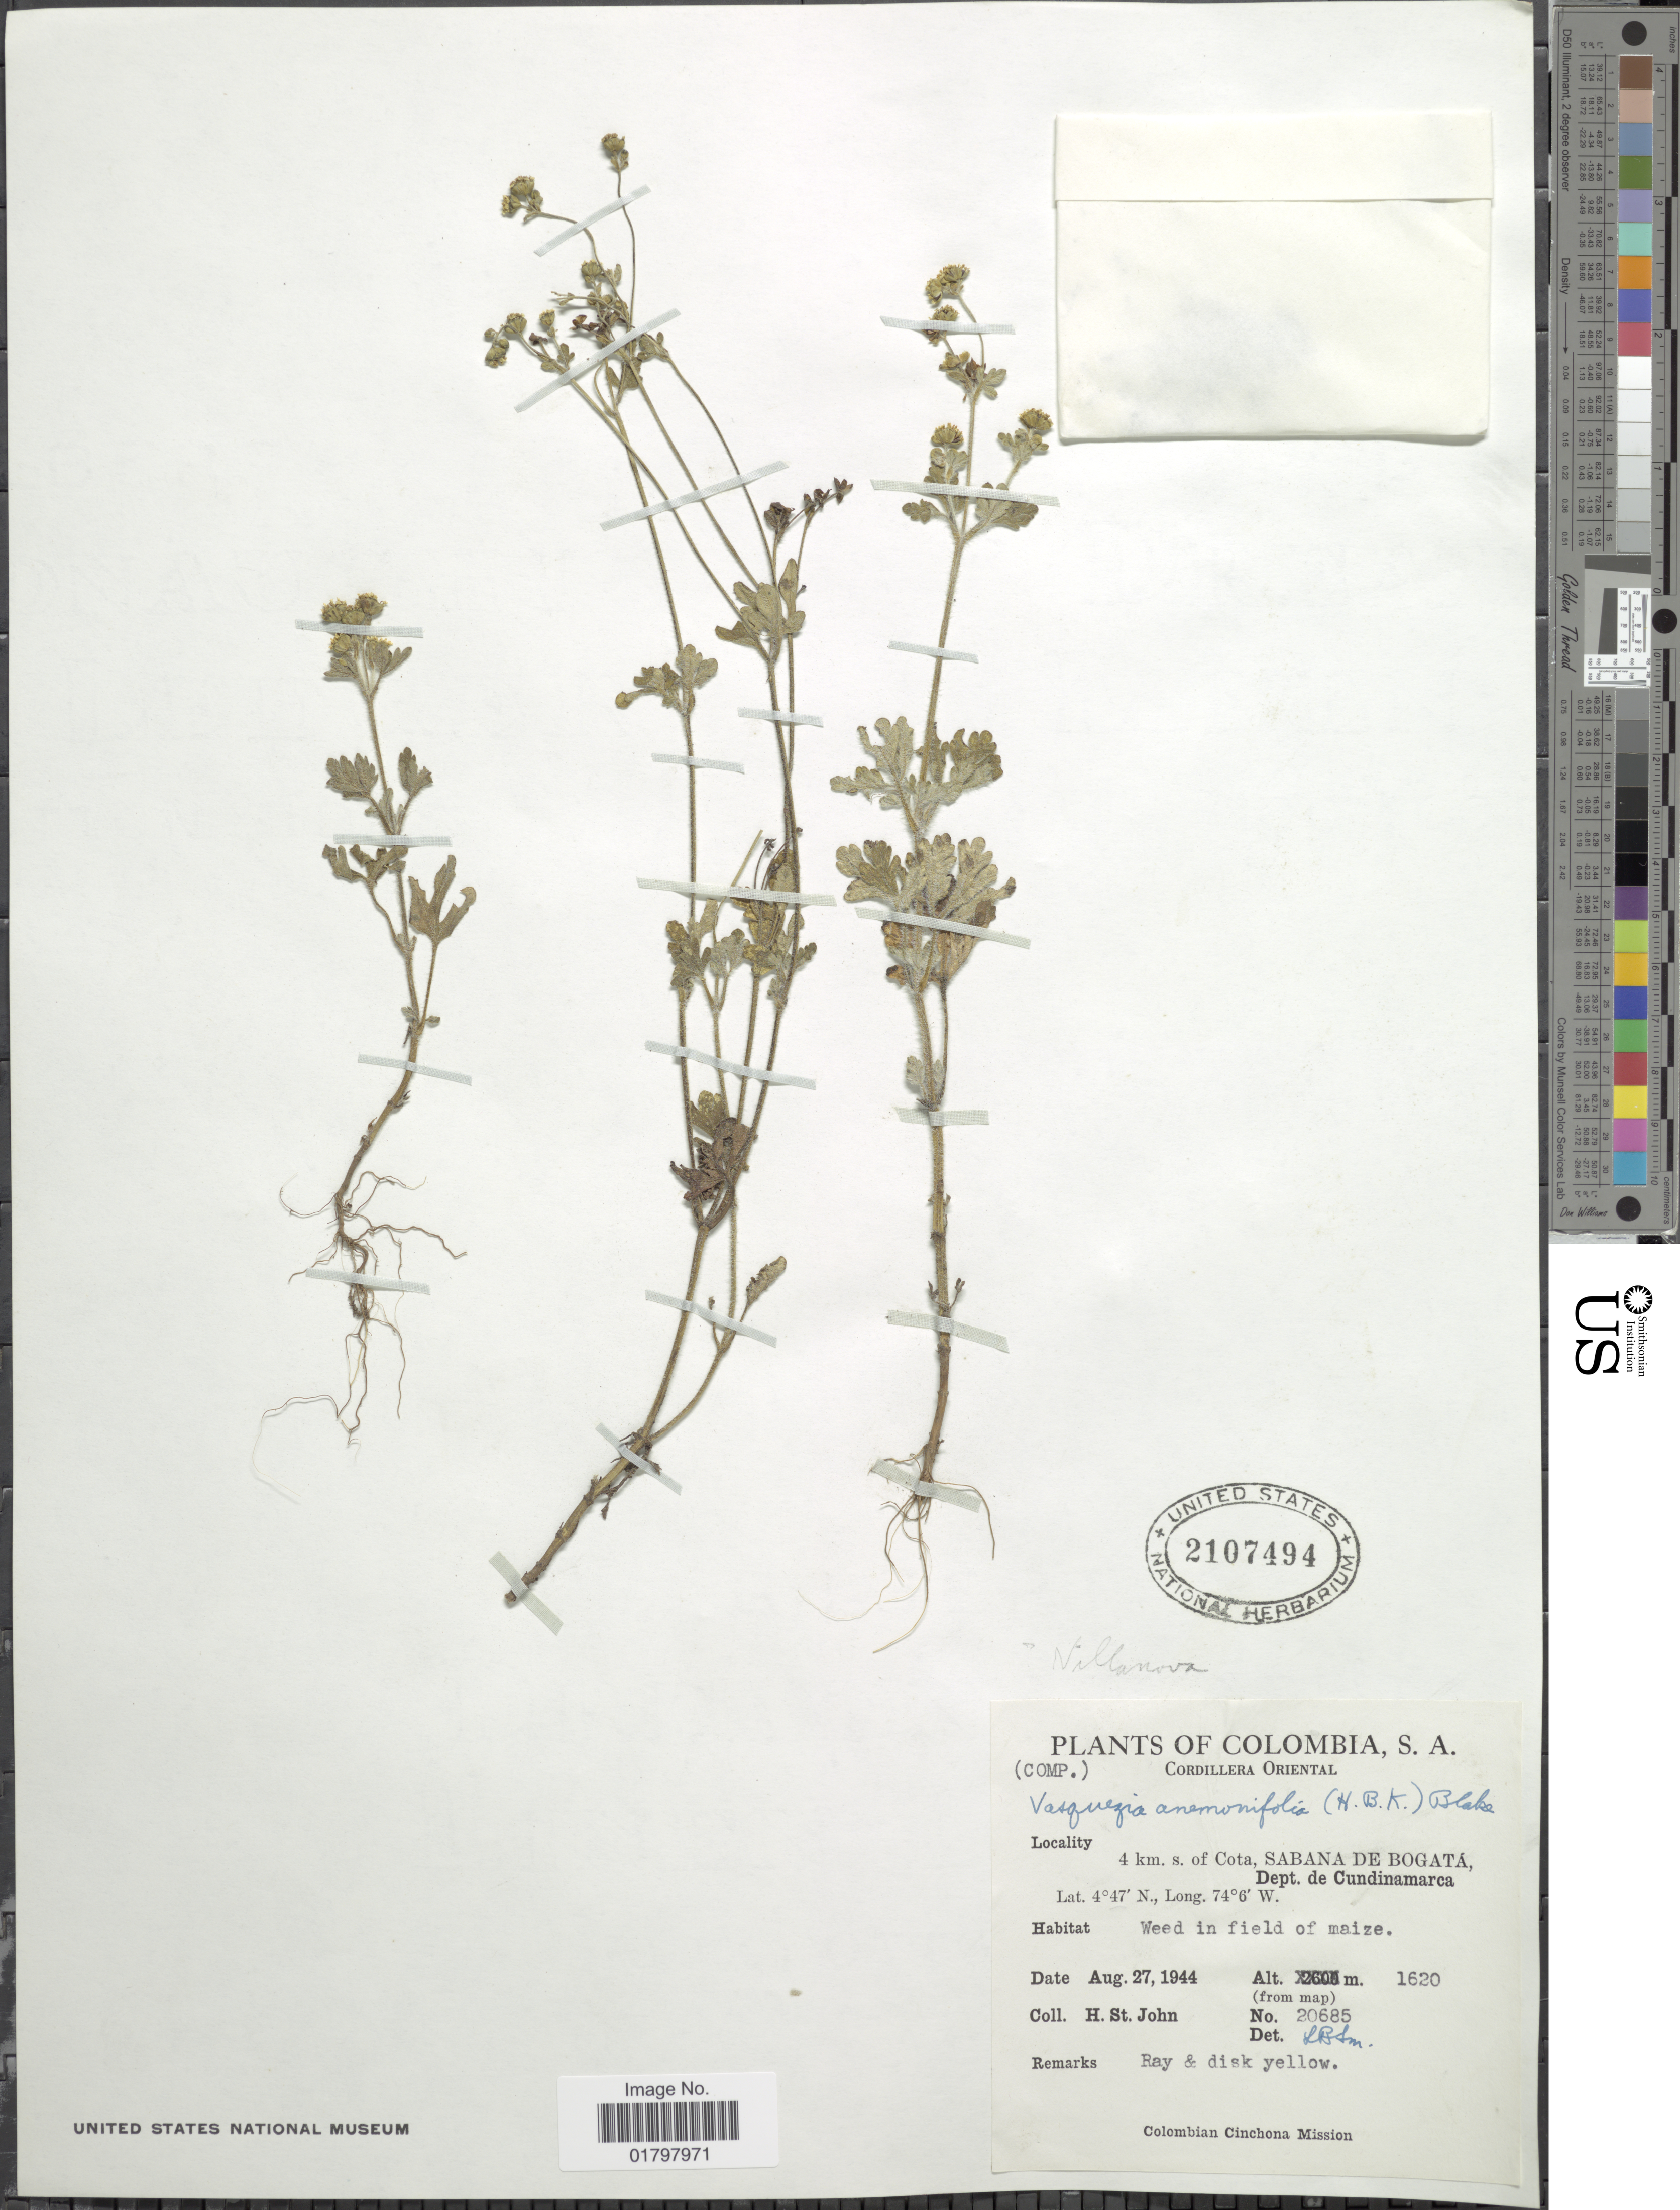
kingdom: Plantae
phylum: Tracheophyta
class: Magnoliopsida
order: Asterales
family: Asteraceae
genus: Vasquesia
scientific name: Vasquesia anemonifolia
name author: (Kunth) Less.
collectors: H. St. John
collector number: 20685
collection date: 1944-08-27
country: Colombia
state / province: Cundinamarca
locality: Cordillera Oriental. 4 km. s. of Cota, Sabana de Bogatá, Dept. de Cundinamarca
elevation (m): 1620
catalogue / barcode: US 2107494